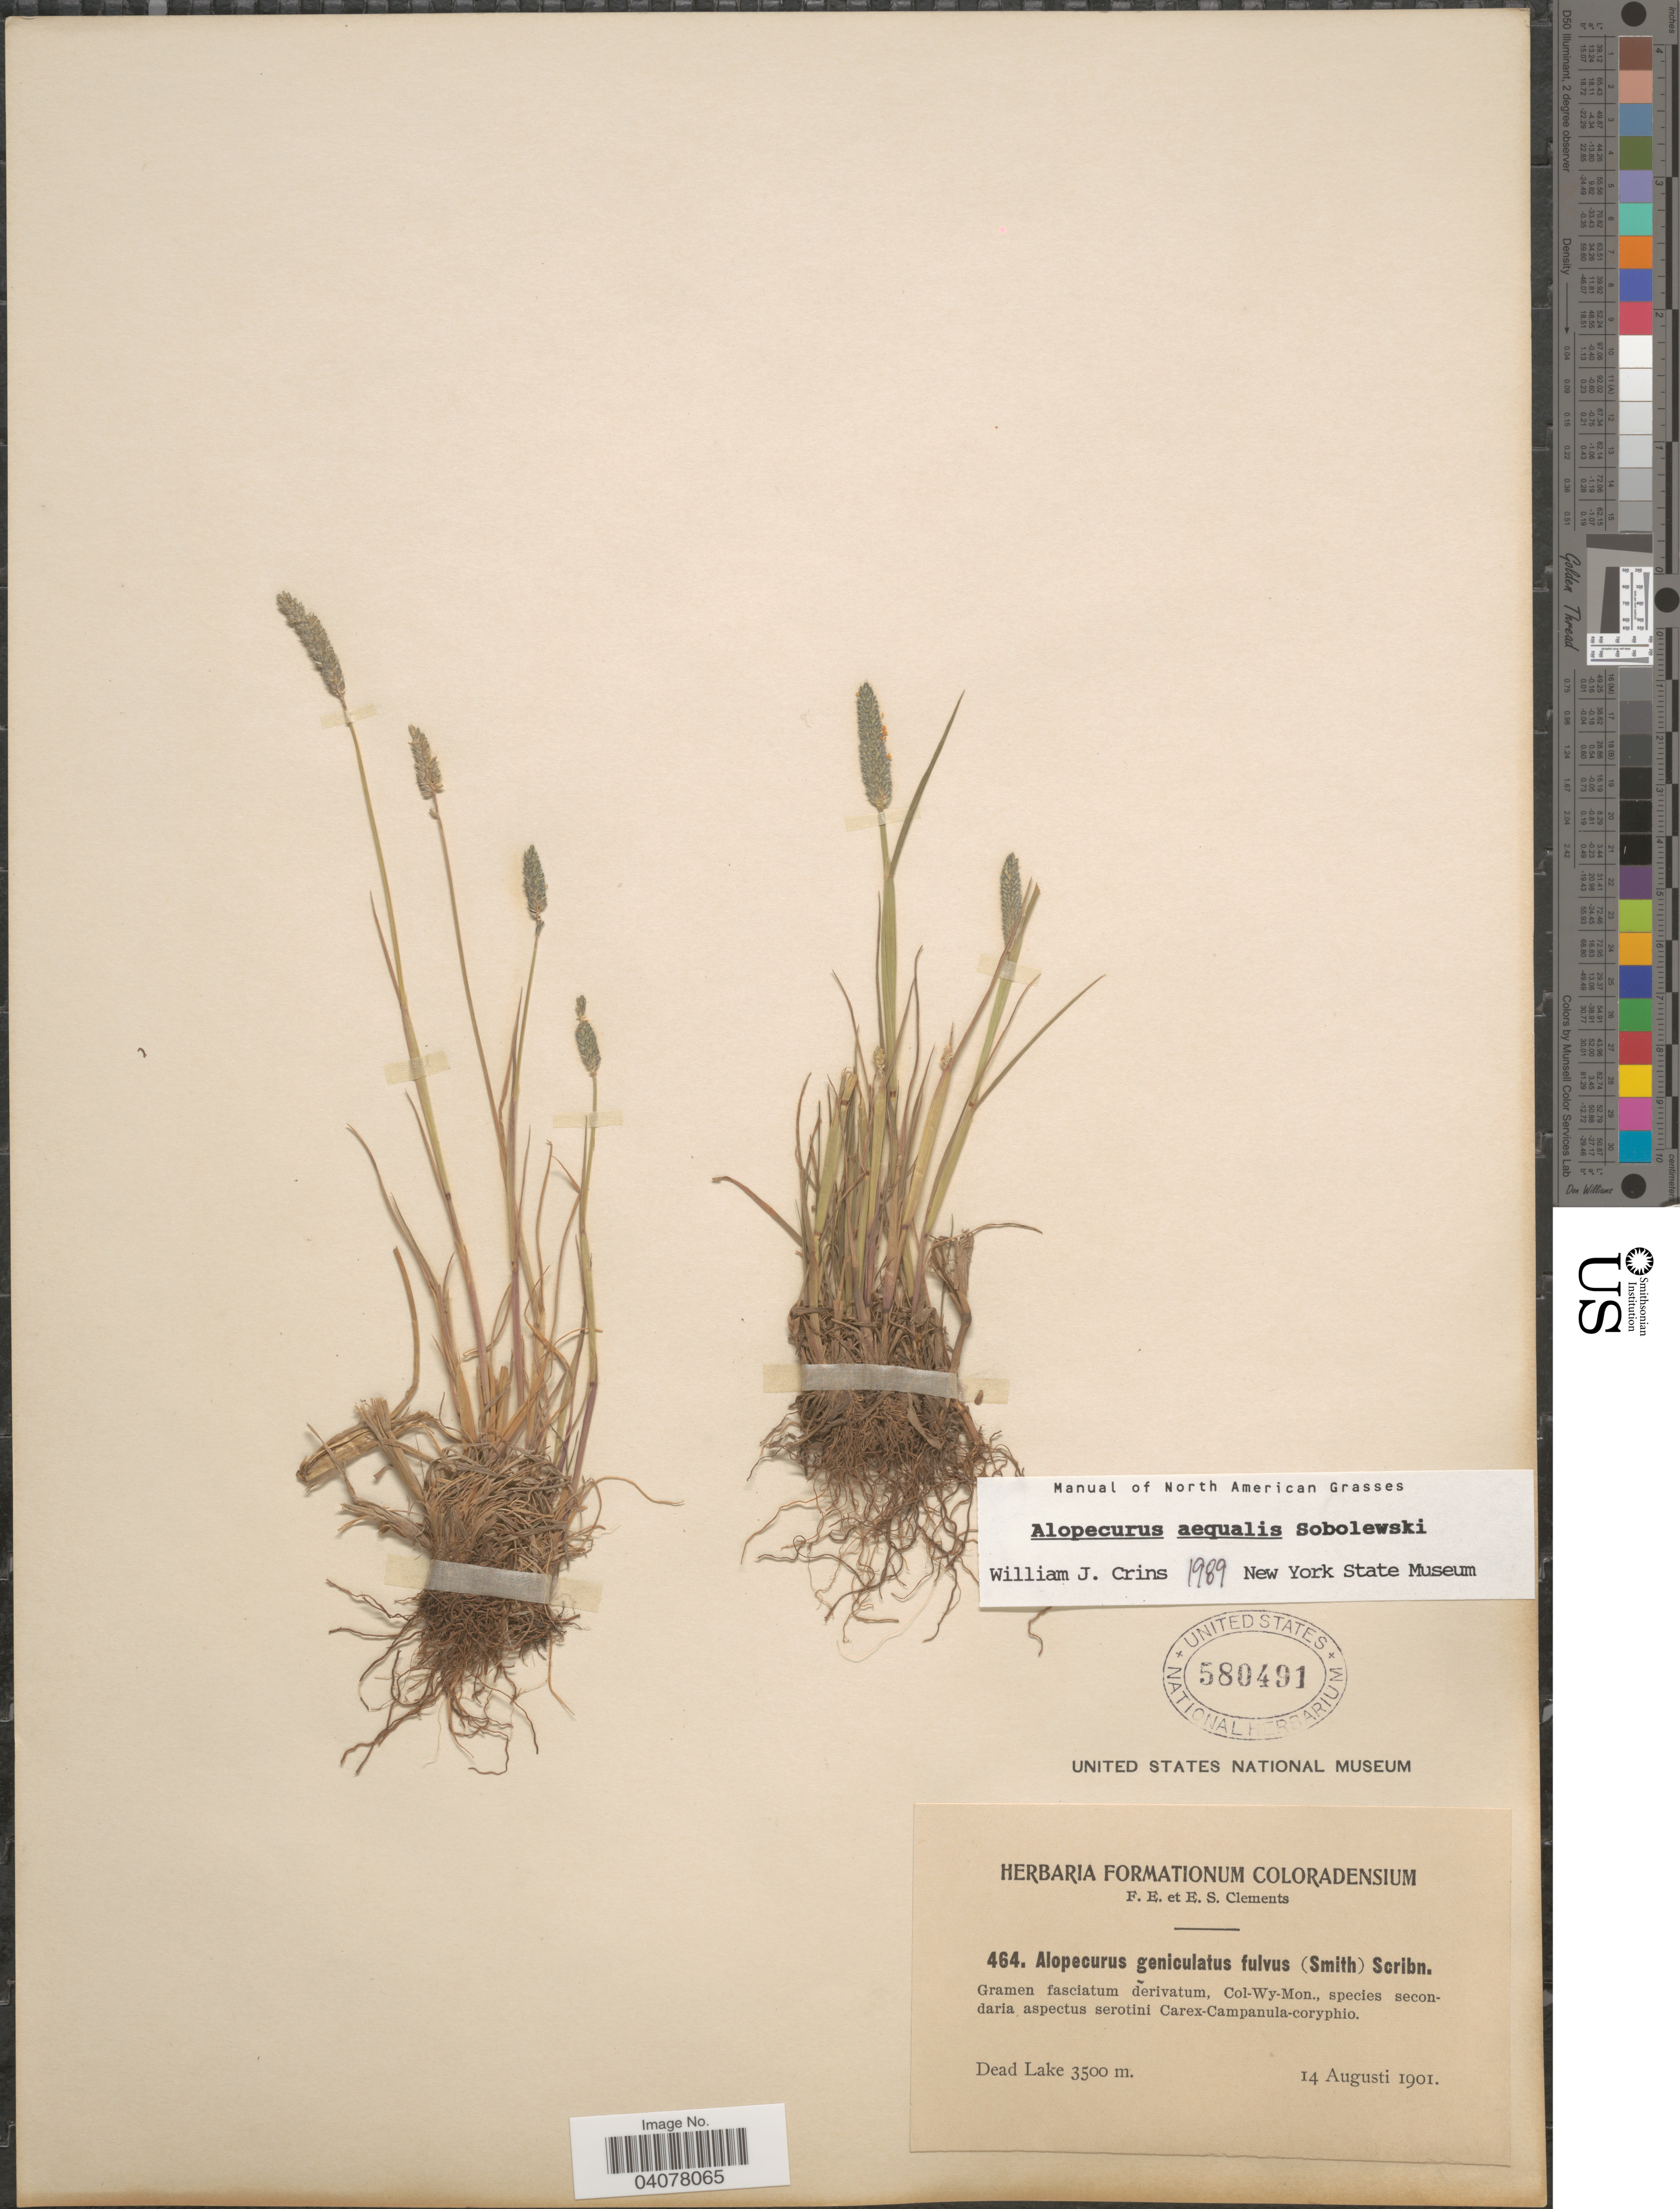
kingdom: Plantae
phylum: Tracheophyta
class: Liliopsida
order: Poales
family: Poaceae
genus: Alopecurus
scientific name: Alopecurus aequalis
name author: Sobol.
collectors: F. E. Clements & E. S. Clements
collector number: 464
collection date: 1901-08-14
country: United States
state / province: Colorado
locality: Dead Lake.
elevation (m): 3500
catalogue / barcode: US 580491